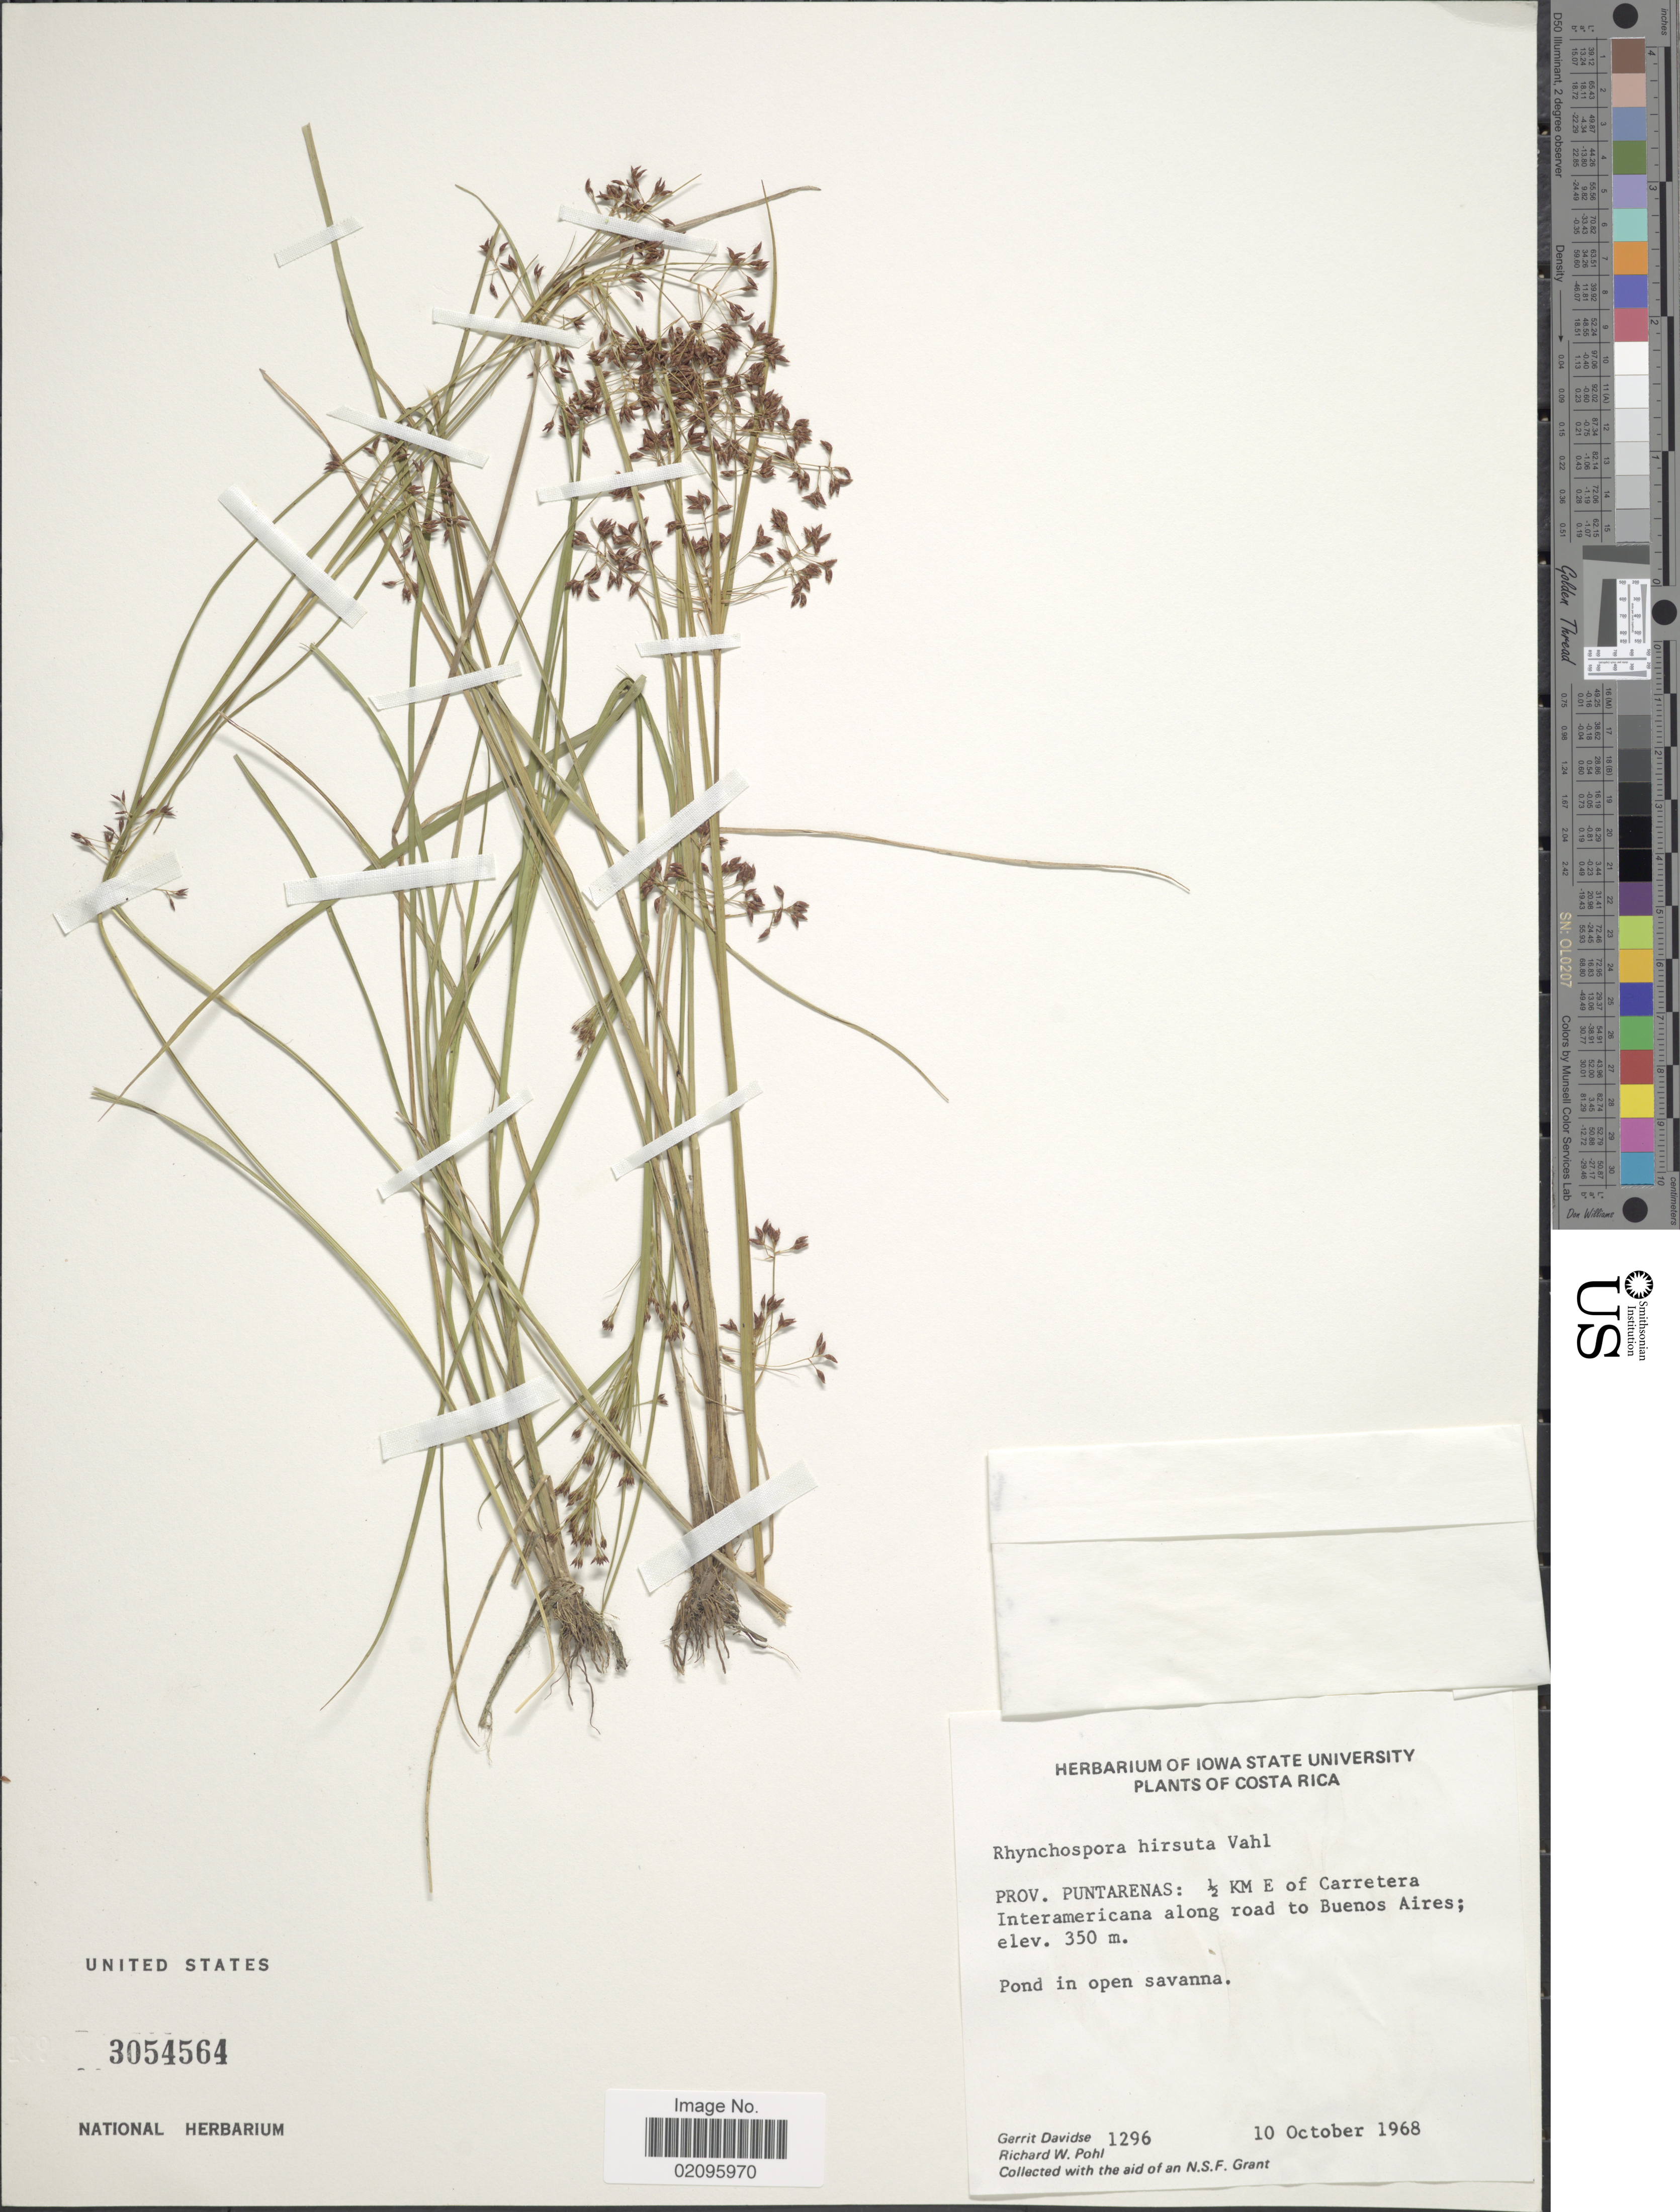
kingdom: Plantae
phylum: Tracheophyta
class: Liliopsida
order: Poales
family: Cyperaceae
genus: Rhynchospora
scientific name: Rhynchospora hirsuta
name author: (Vahl) Vahl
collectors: G. Davidse & R. W. Pohl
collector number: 1296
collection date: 1968-10-10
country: Costa Rica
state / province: Puntarenas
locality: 1/2 KM E of Carretera Interamericana along road to Buenos Aires.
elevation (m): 350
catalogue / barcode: US 3054564